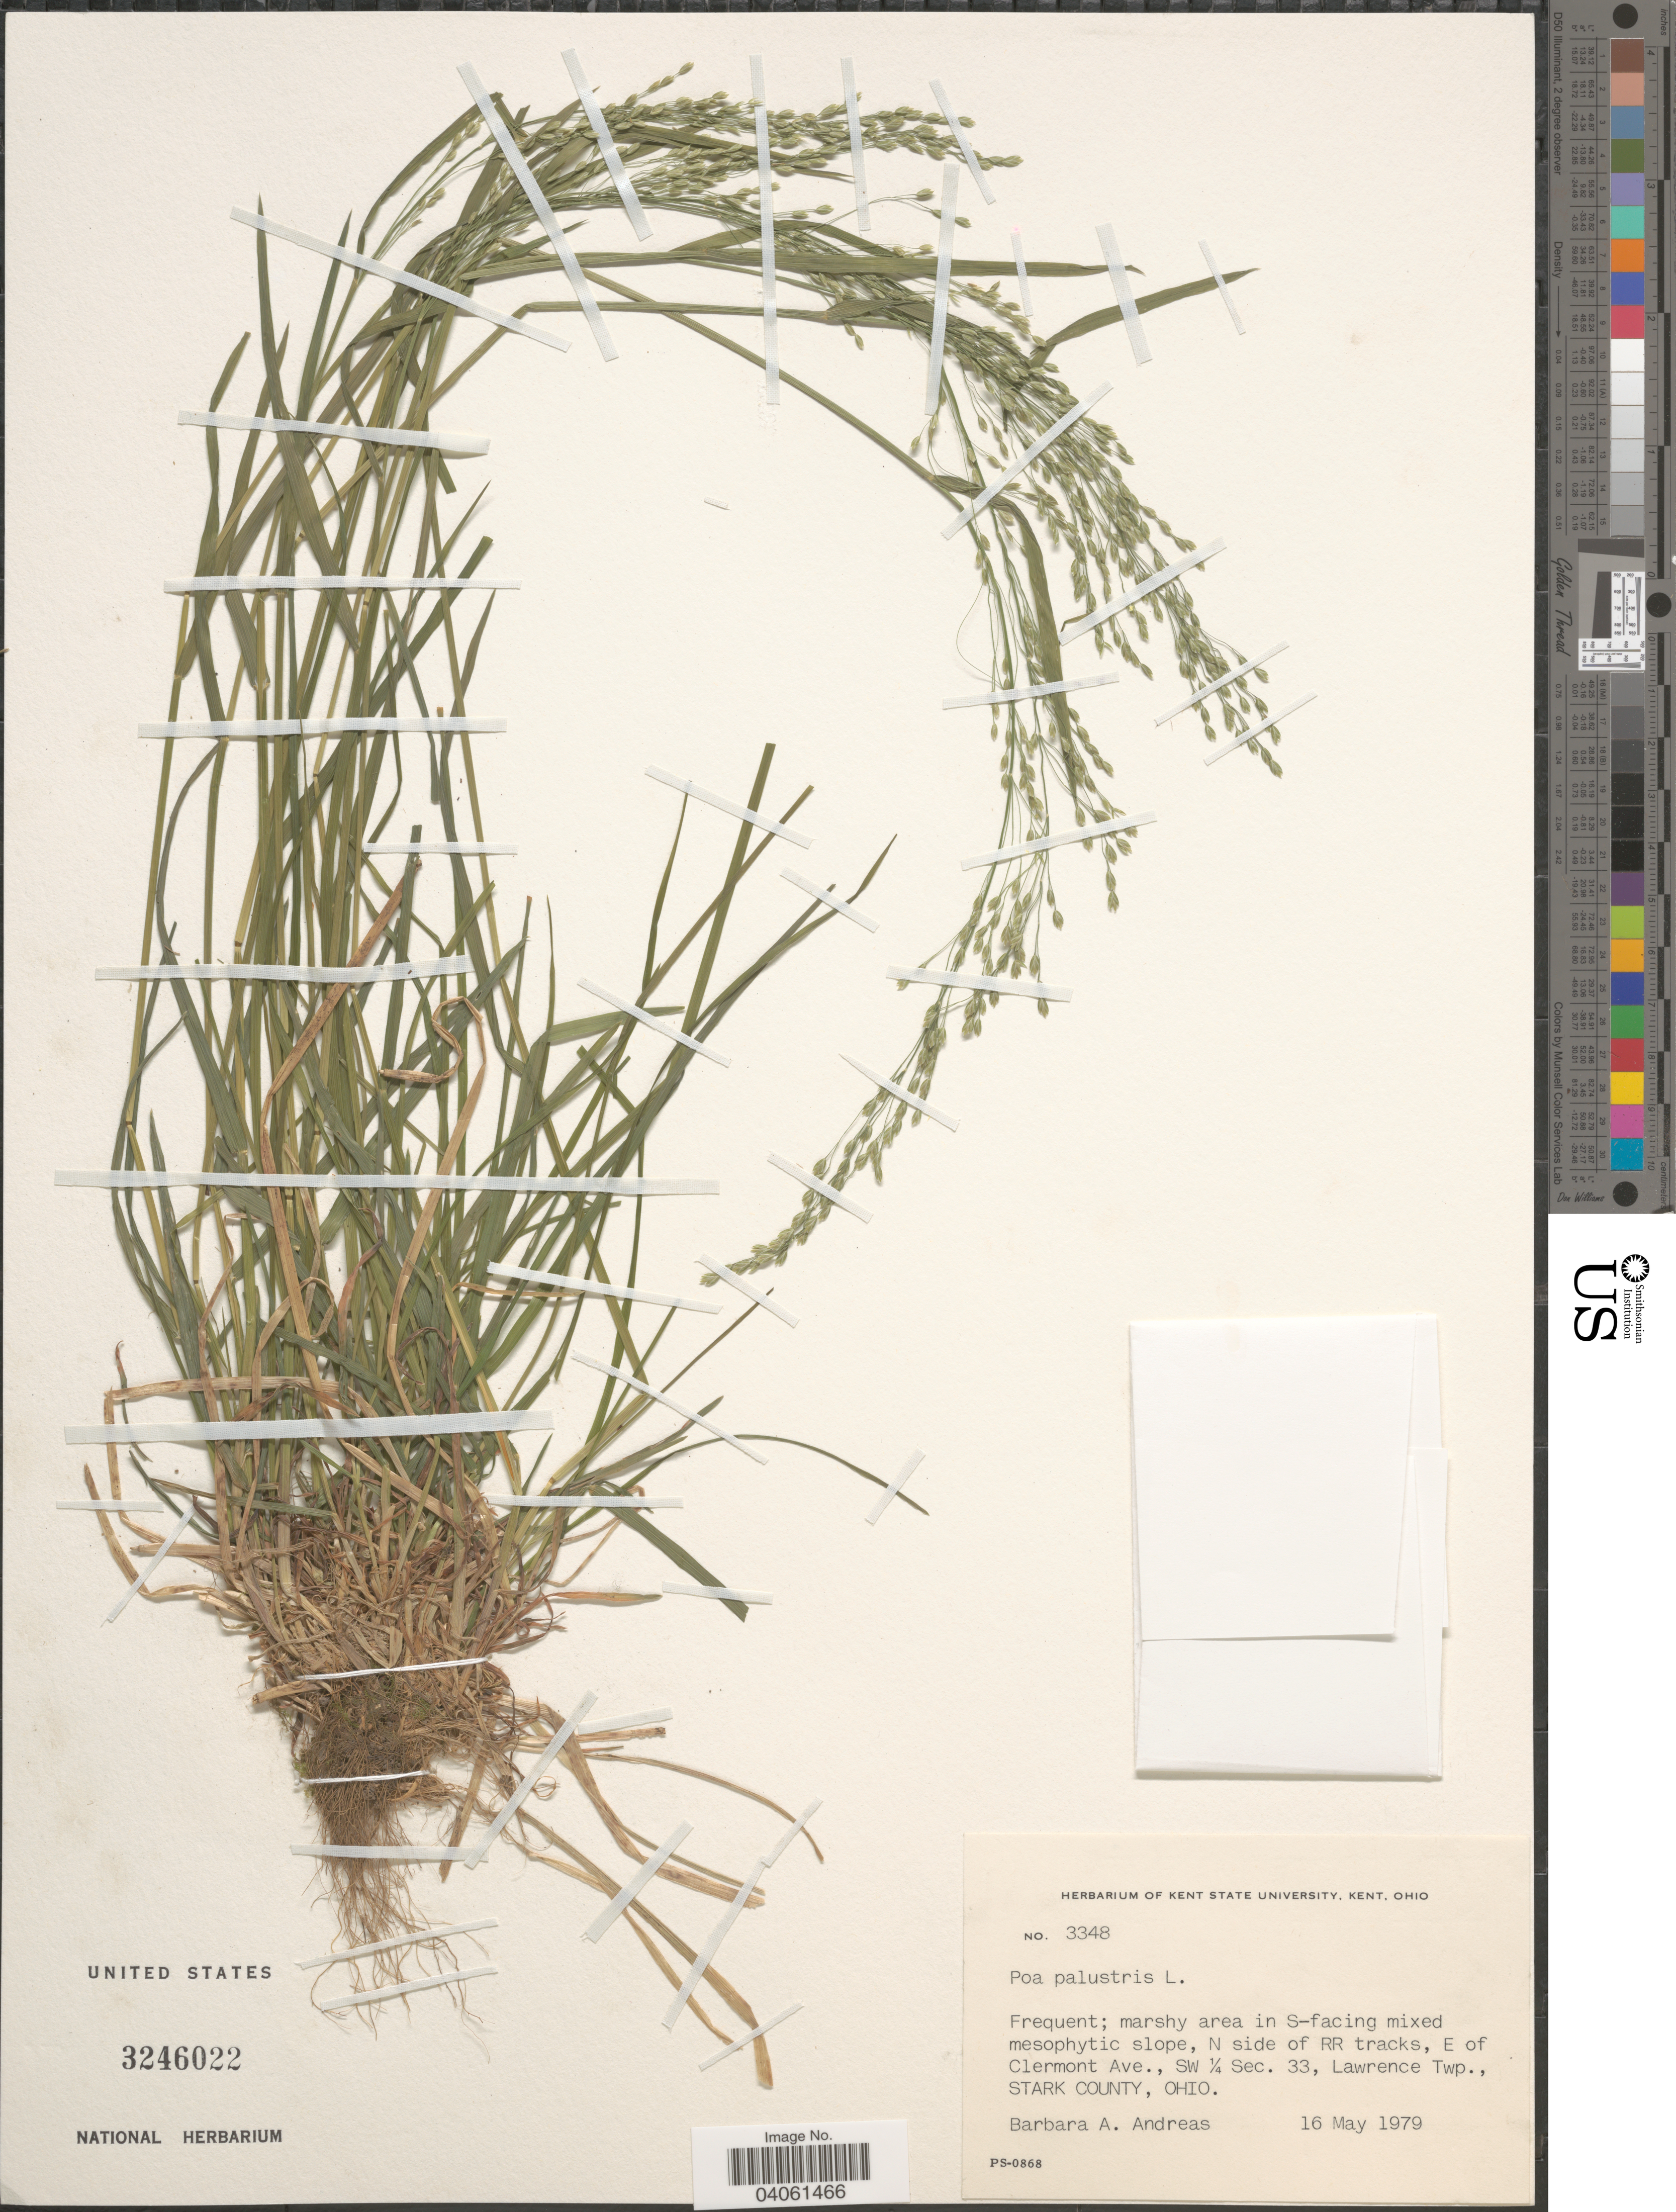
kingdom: Plantae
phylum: Tracheophyta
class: Liliopsida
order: Poales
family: Poaceae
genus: Poa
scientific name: Poa palustris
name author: L.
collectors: B. A. Andreas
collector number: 3348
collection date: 1979-05-16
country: United States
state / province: Ohio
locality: Frequent; marshy area in S-facing mixed mesophytic slope, N side of RR tracks, E of Clermont Ave., SW ¼ Sec. 33, Lawrence Twp., Stark County.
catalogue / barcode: US 3246022